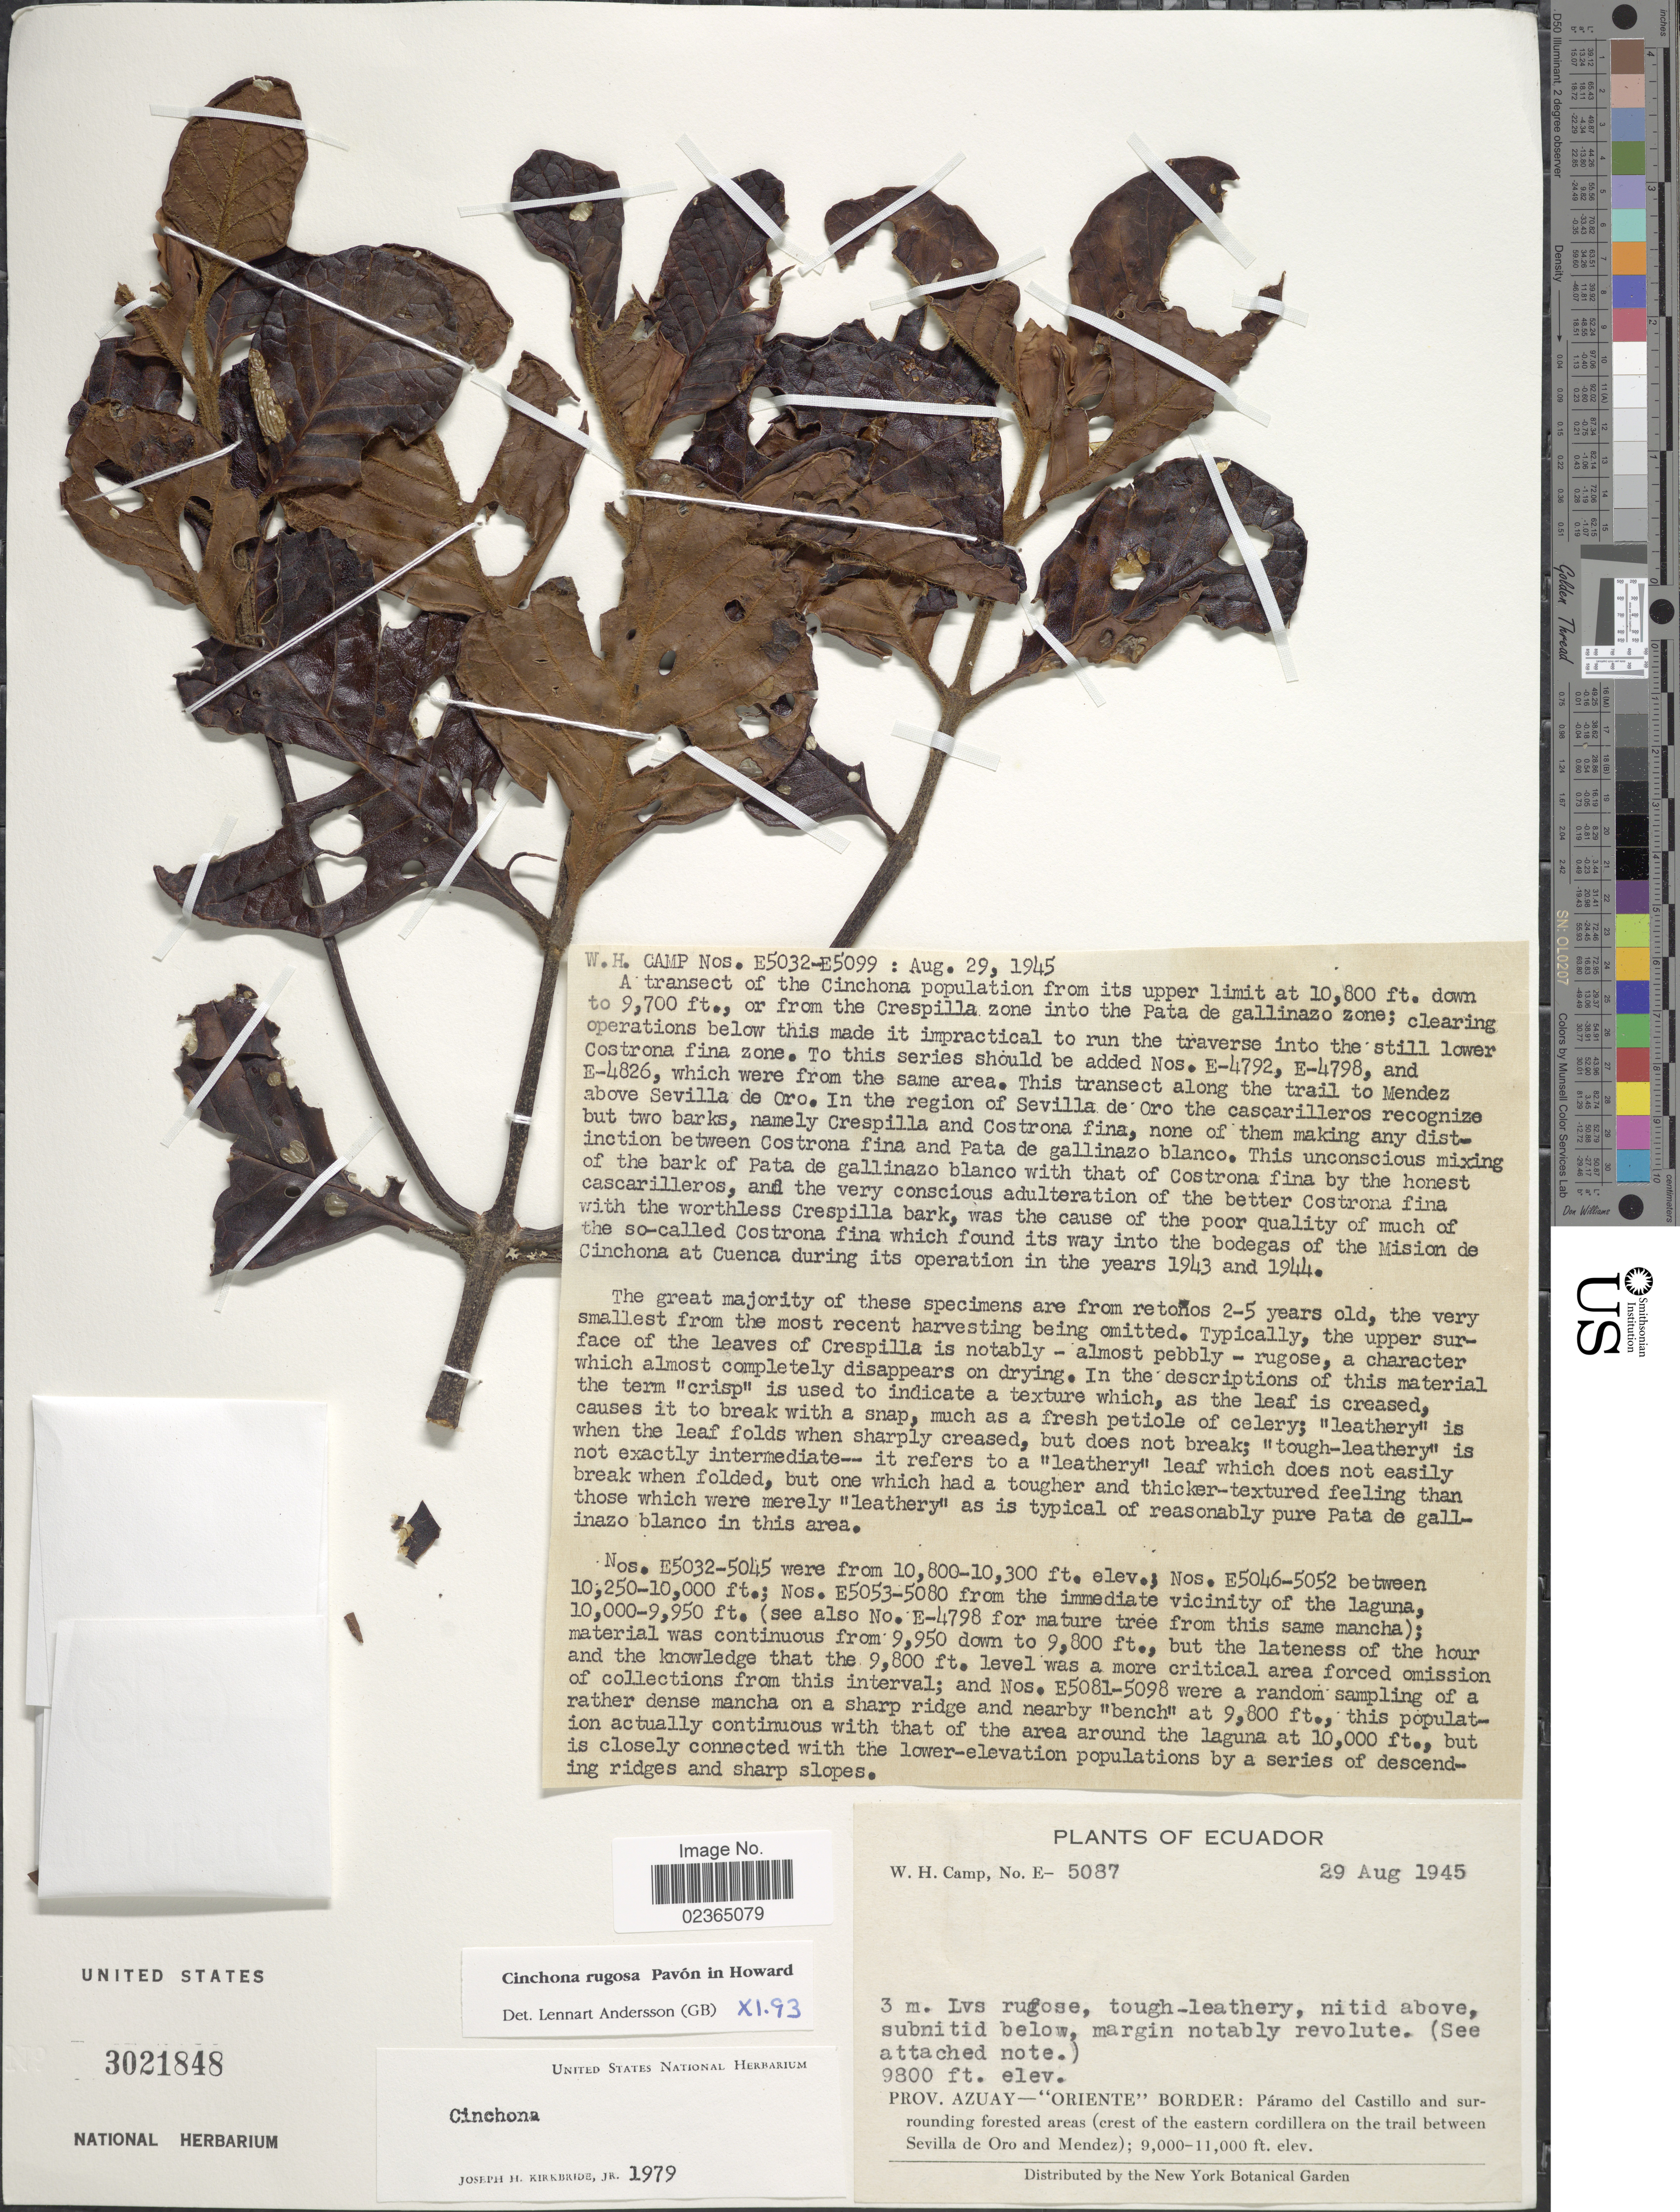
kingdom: Plantae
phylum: Tracheophyta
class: Magnoliopsida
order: Gentianales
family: Rubiaceae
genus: Cinchona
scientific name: Cinchona rugosa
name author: Pav.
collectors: W. H. Camp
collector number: E-5087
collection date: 1945-08-29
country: Ecuador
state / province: Azuay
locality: Oriente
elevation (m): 2987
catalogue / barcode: US 3021848